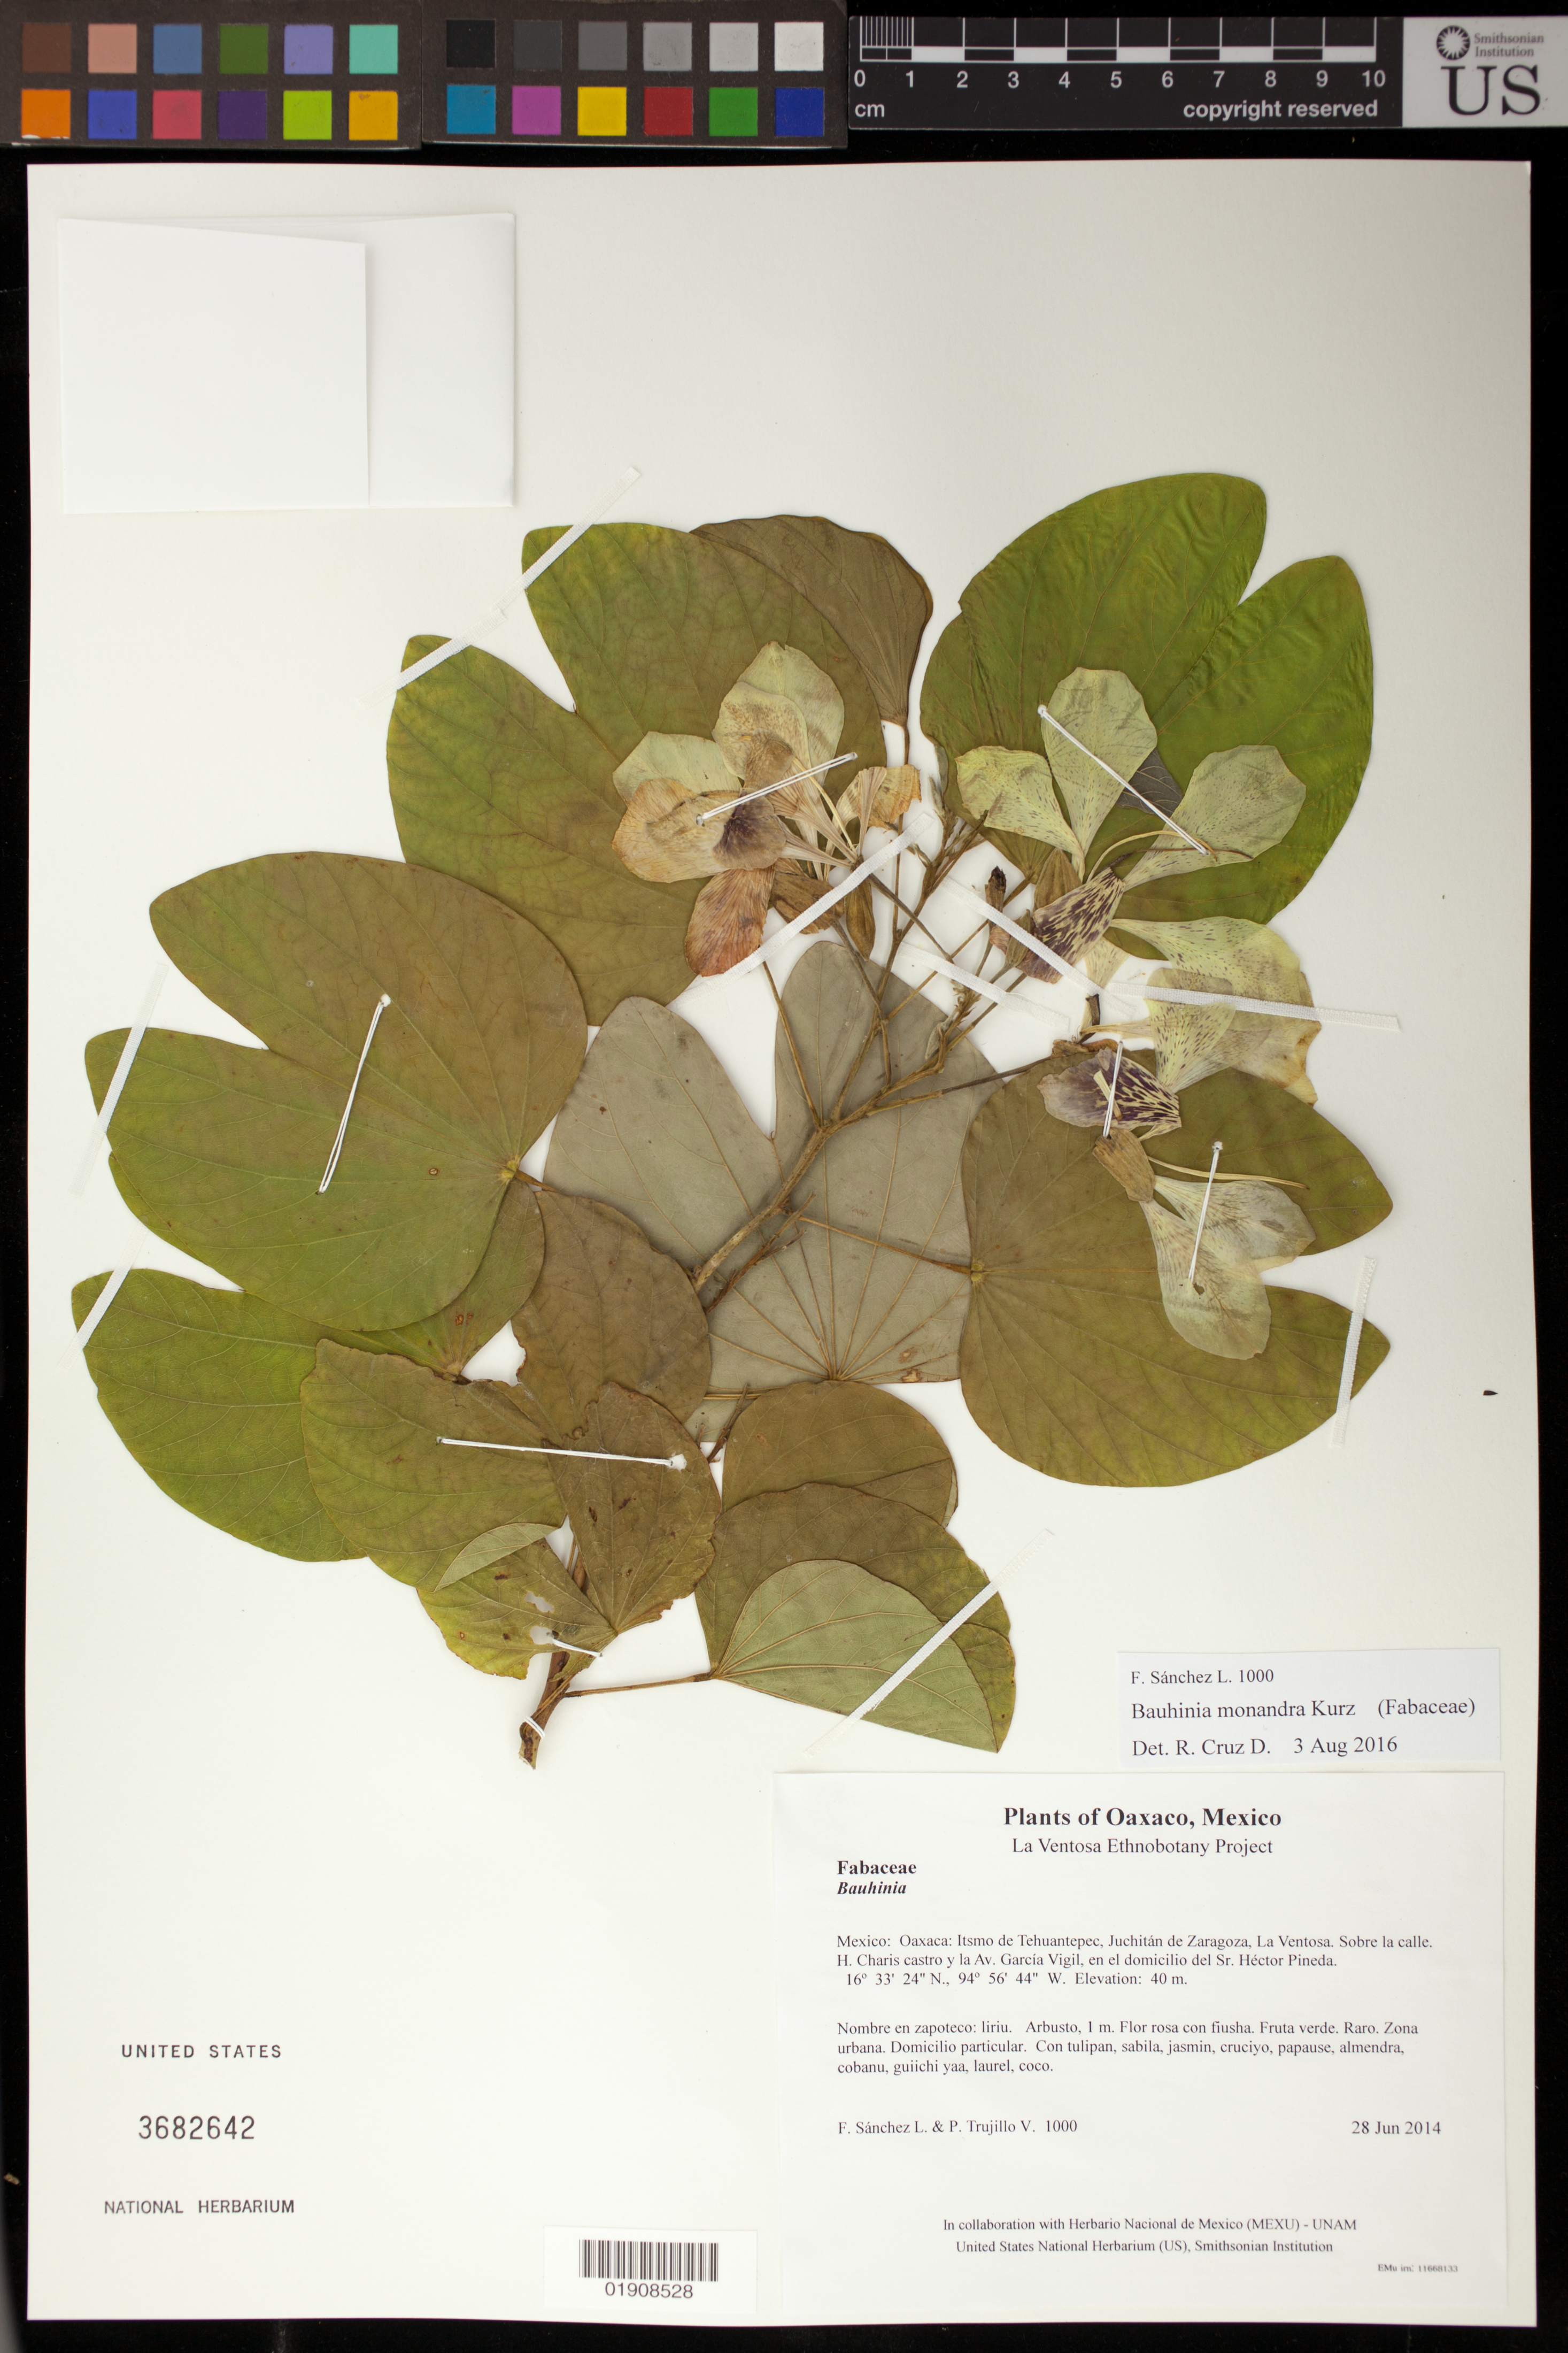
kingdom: Plantae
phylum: Tracheophyta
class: Magnoliopsida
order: Fabales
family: Fabaceae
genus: Bauhinia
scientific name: Bauhinia monandra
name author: Kurz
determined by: Cruz D., R.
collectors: F. Sánchez L. & P. Trujillo V.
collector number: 1000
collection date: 2014-06-28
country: Mexico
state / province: Oaxaca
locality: Itsmo de Tehuantepec, Juchitán de Zaragoza, La Ventosa. Sobre la calle. H. Charis castro y la Av. García Vigil, en el domicilio del Sr. Héctor Pineda.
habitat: Zona urbana. Domicilio particular.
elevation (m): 40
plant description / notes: JEBOT, MEXU, SERO; Yaga bandaga. 1 m. Guie' rosa ne fiusha. Cuaananaxhi naga'. Nadxunu'.; lirio de la india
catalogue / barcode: US 3682642